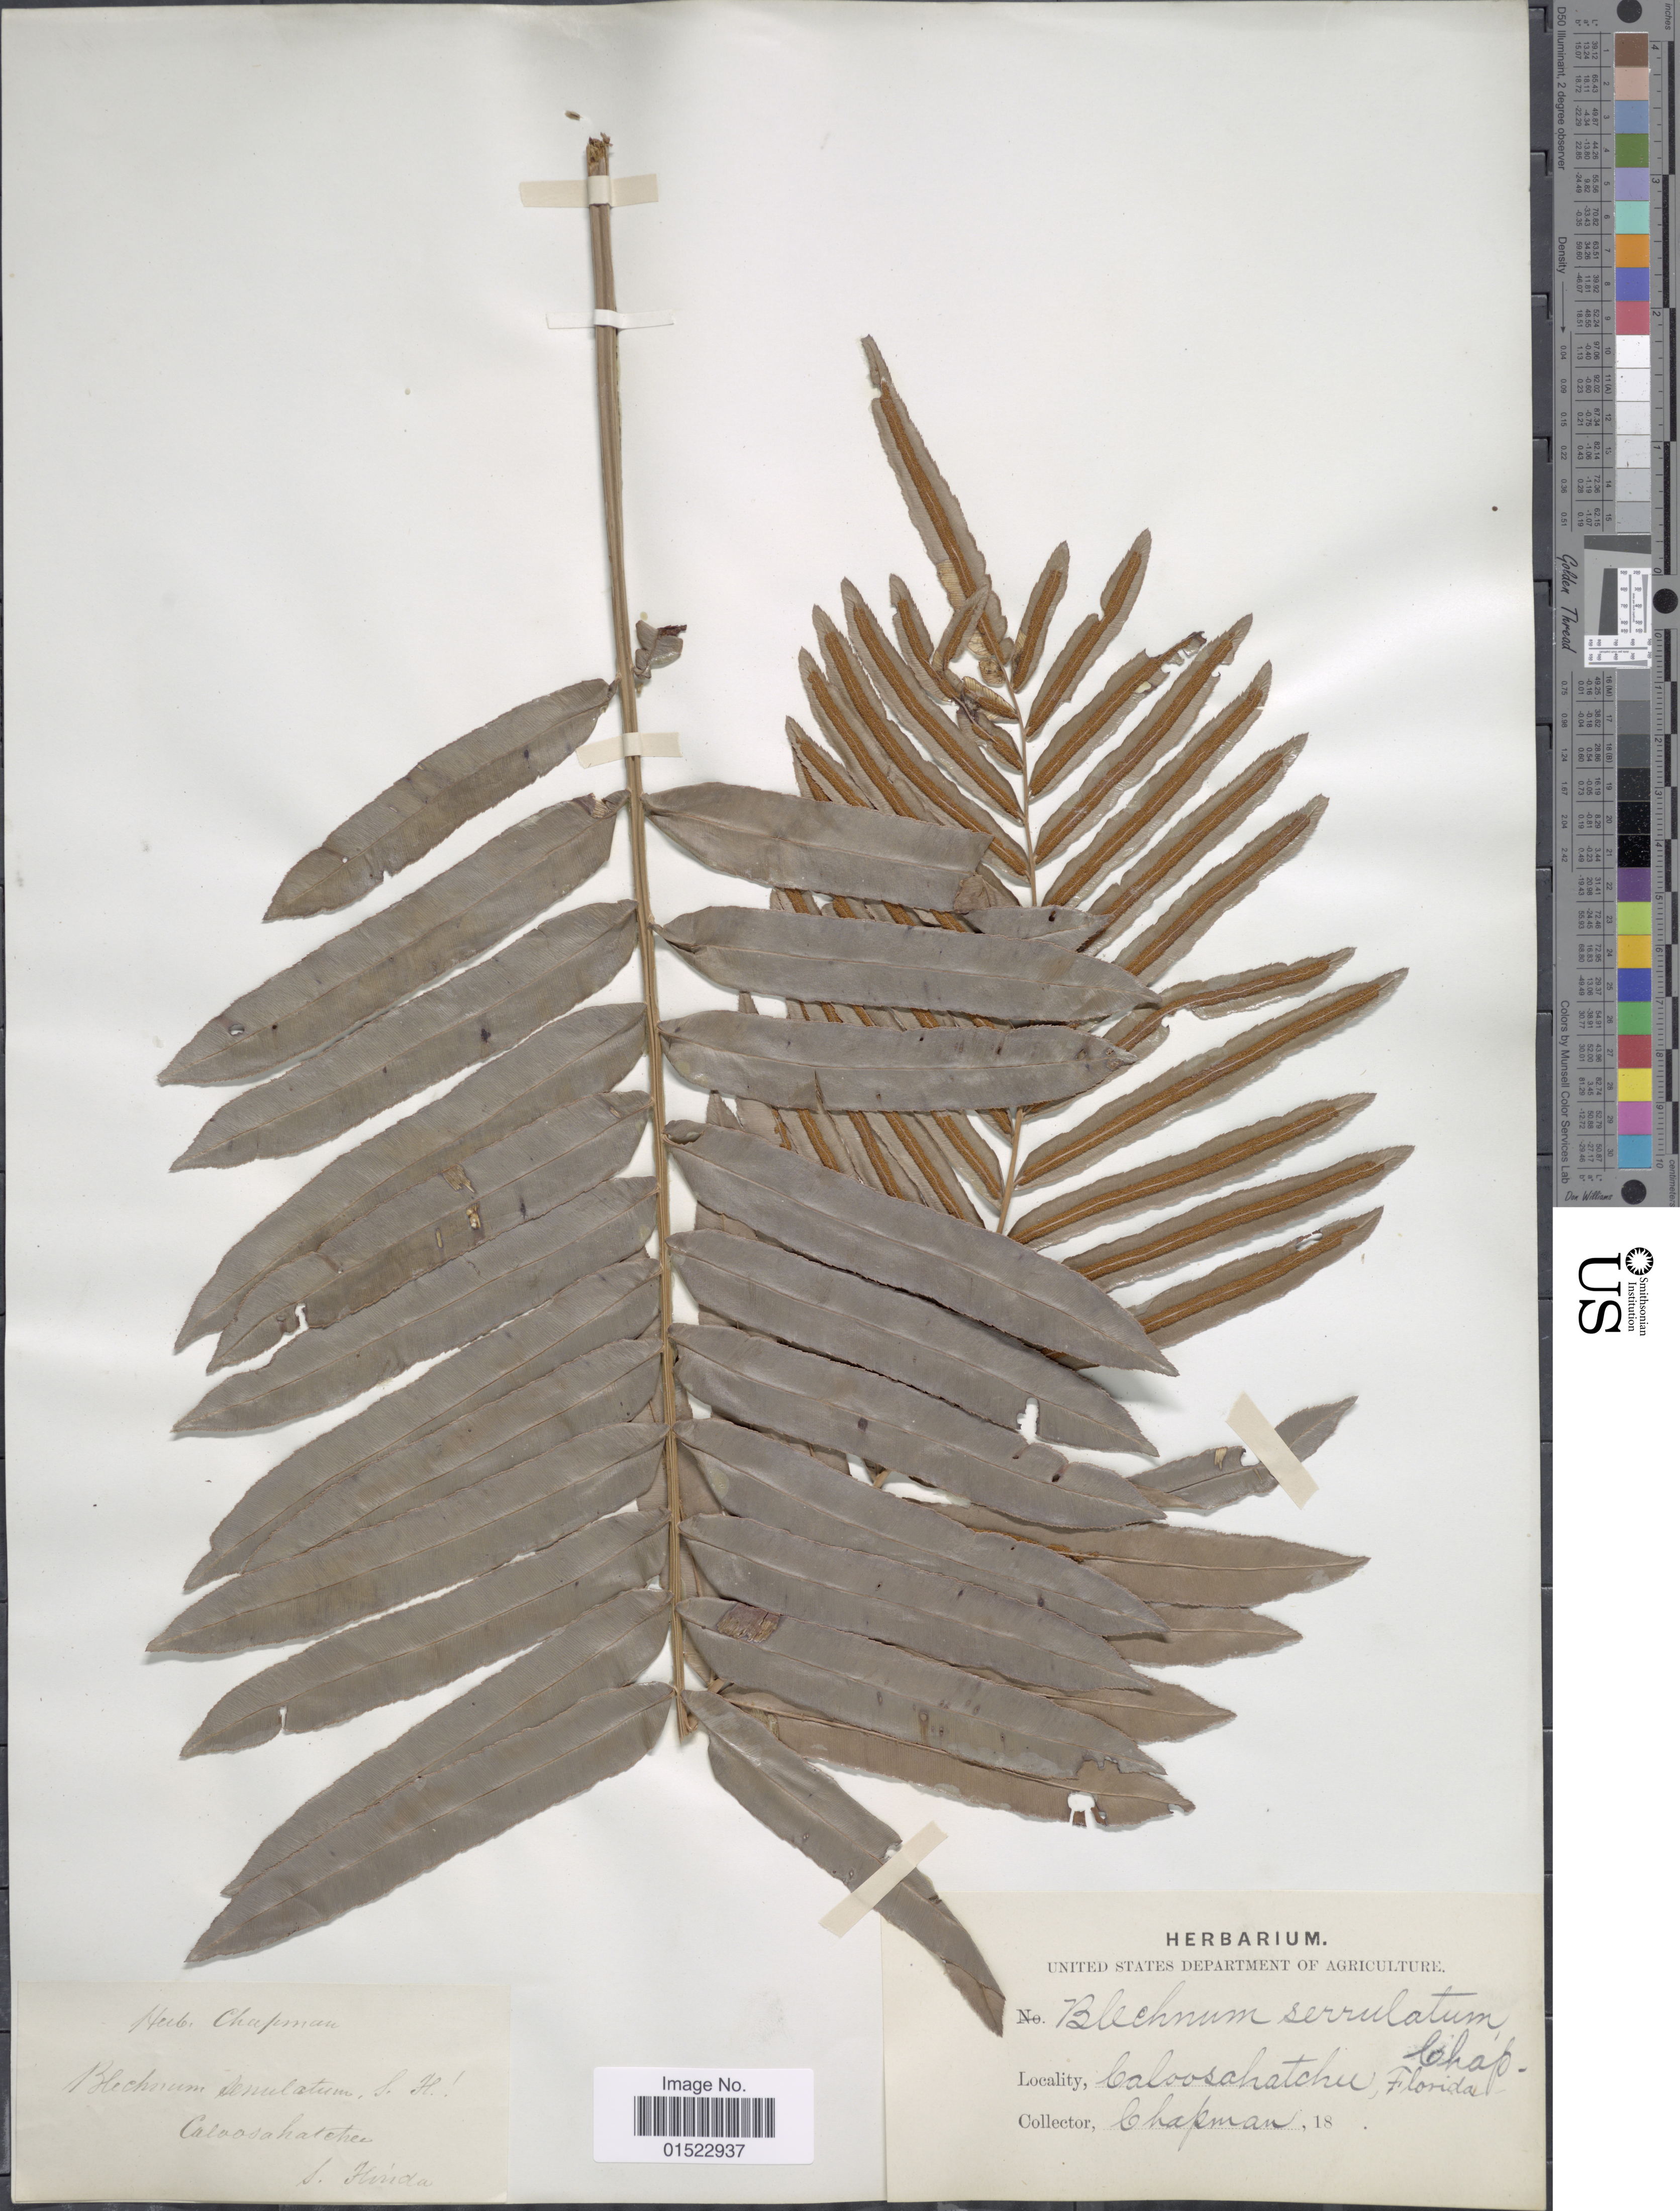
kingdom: Plantae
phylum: Tracheophyta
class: Polypodiopsida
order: Polypodiales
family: Blechnaceae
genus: Telmatoblechnum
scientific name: Telmatoblechnum serrulatum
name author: (Rich.) Perrie et al.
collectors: A. Chapman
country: United States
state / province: Florida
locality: Caloosahatchee